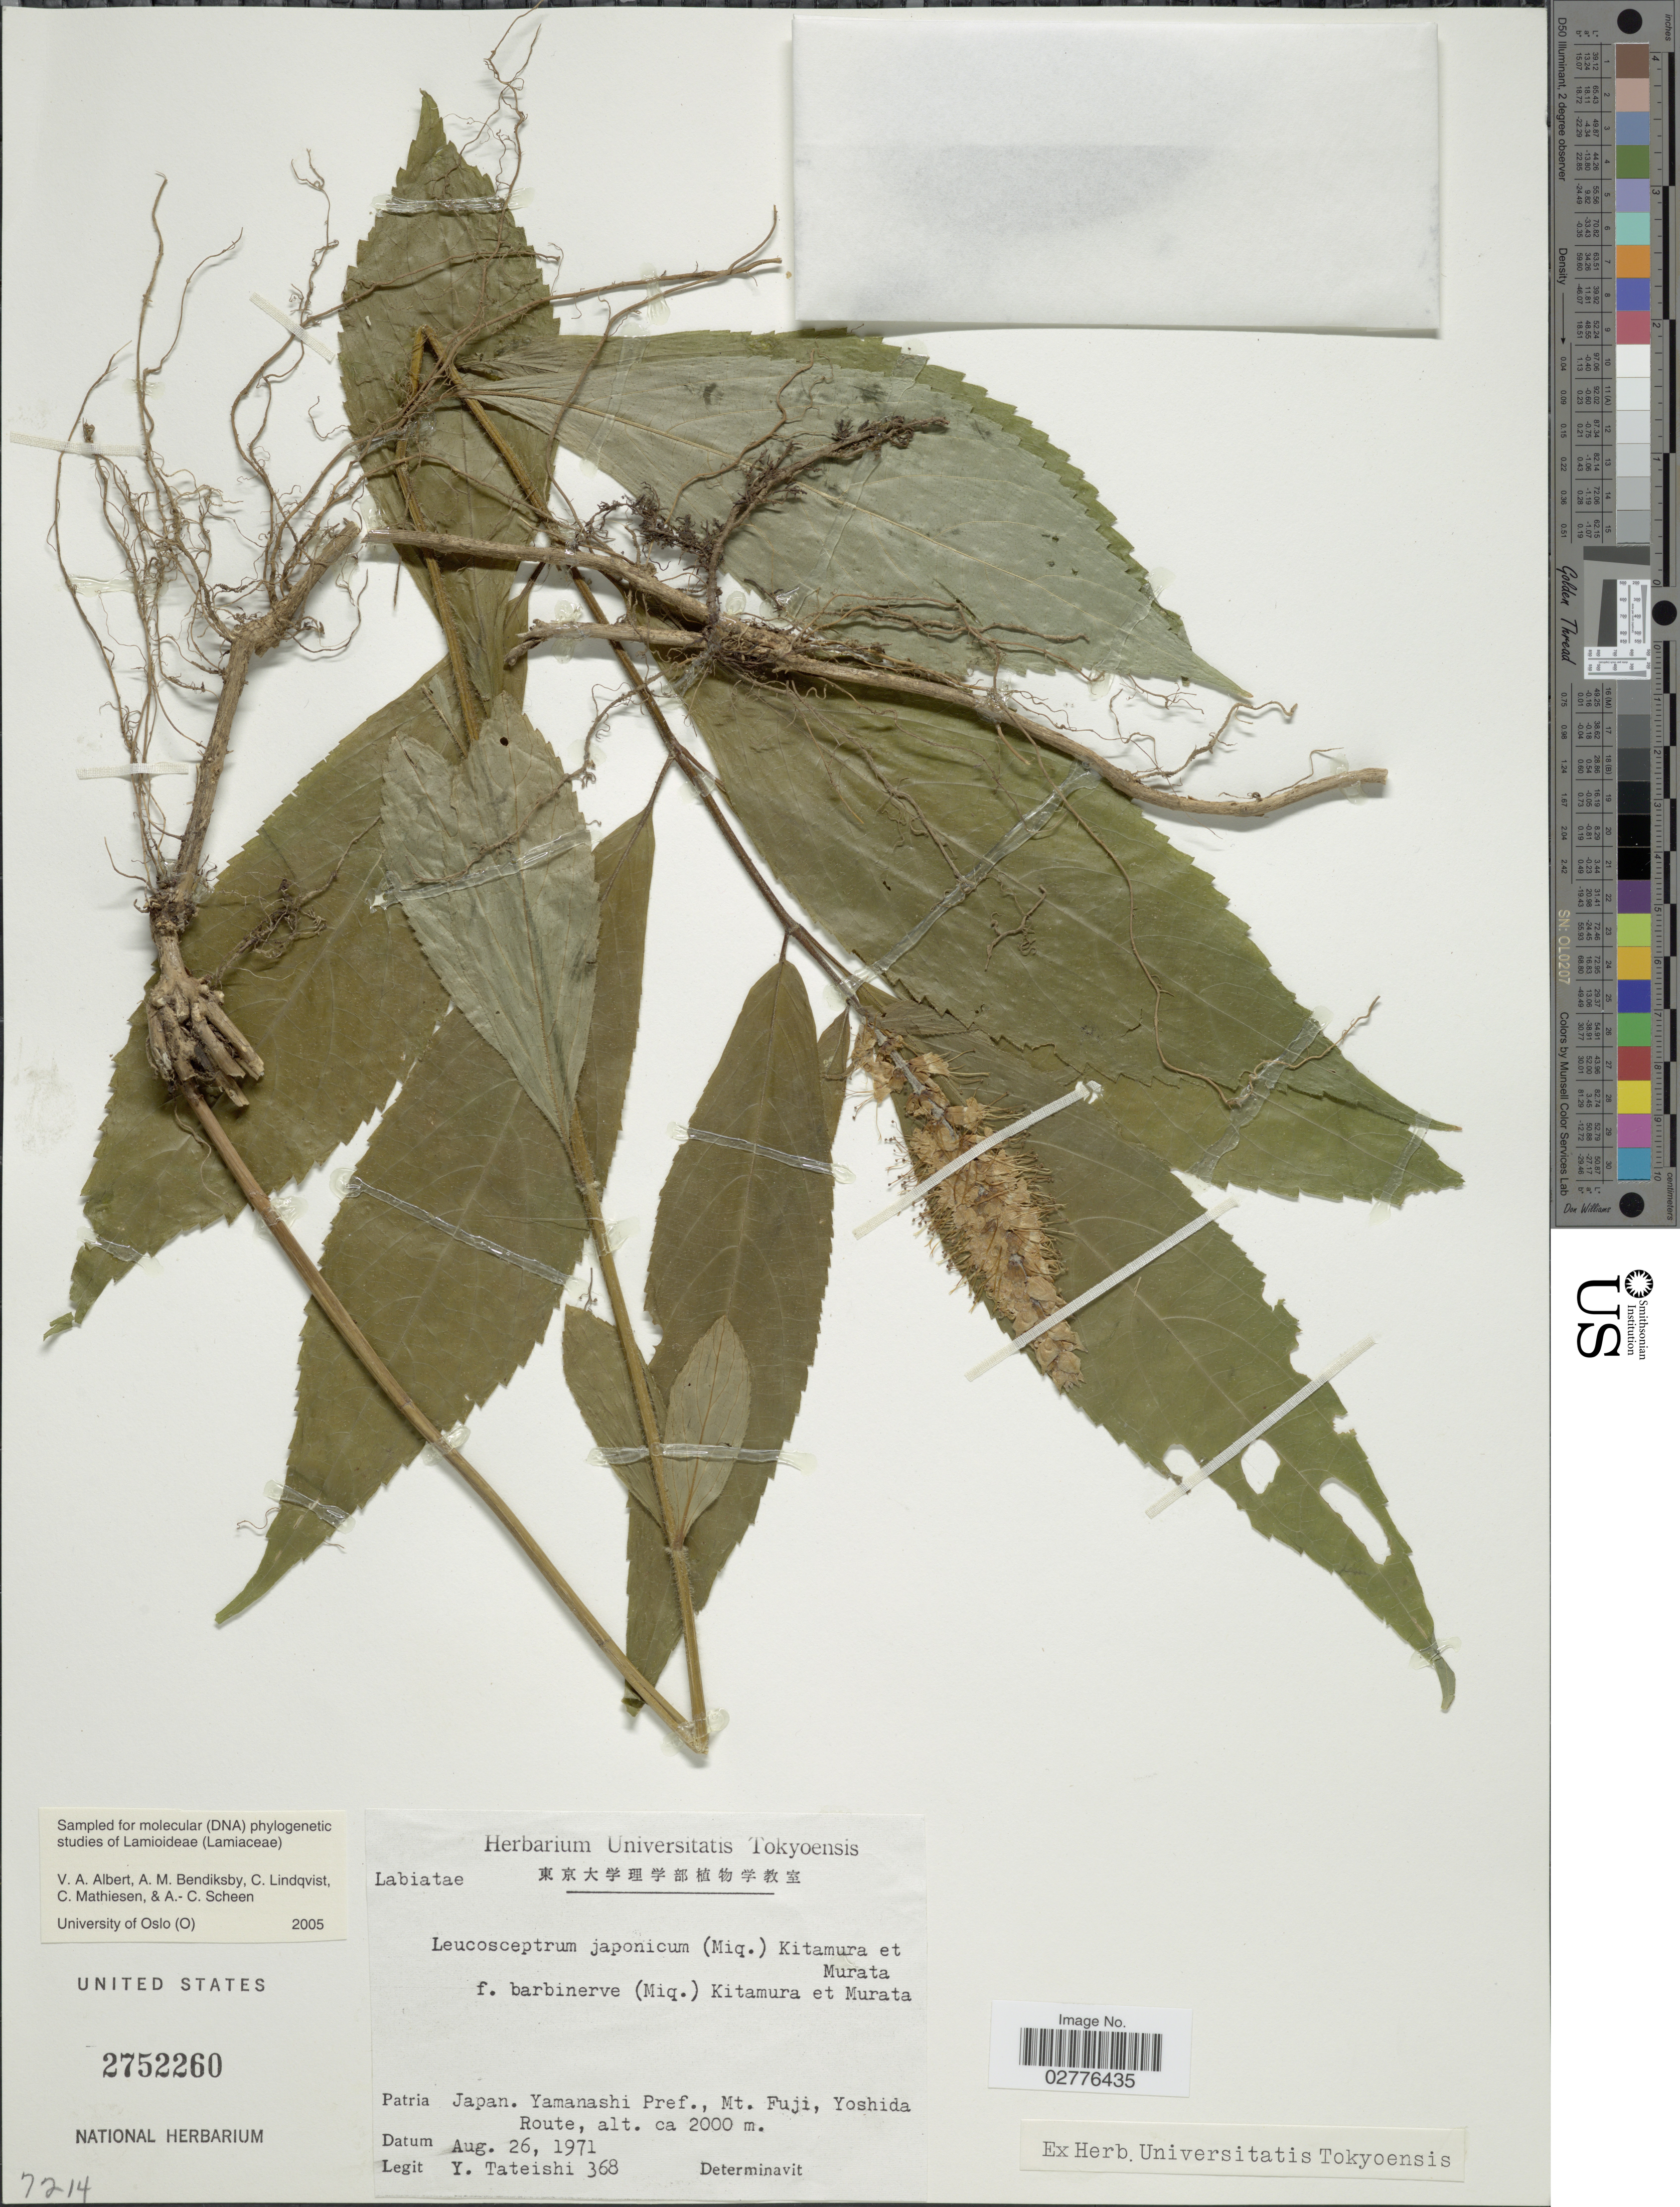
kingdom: Plantae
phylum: Tracheophyta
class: Magnoliopsida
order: Lamiales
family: Lamiaceae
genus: Leucosceptrum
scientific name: Leucosceptrum japonicum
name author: (Miq.) Kitam. & Murata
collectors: Y. Tateishi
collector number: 368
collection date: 1971-08-26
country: Japan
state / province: Yamanasi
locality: Yamanashi Pref., Mt. Fuji, Yoshida Route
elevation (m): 2000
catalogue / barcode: US 2752260